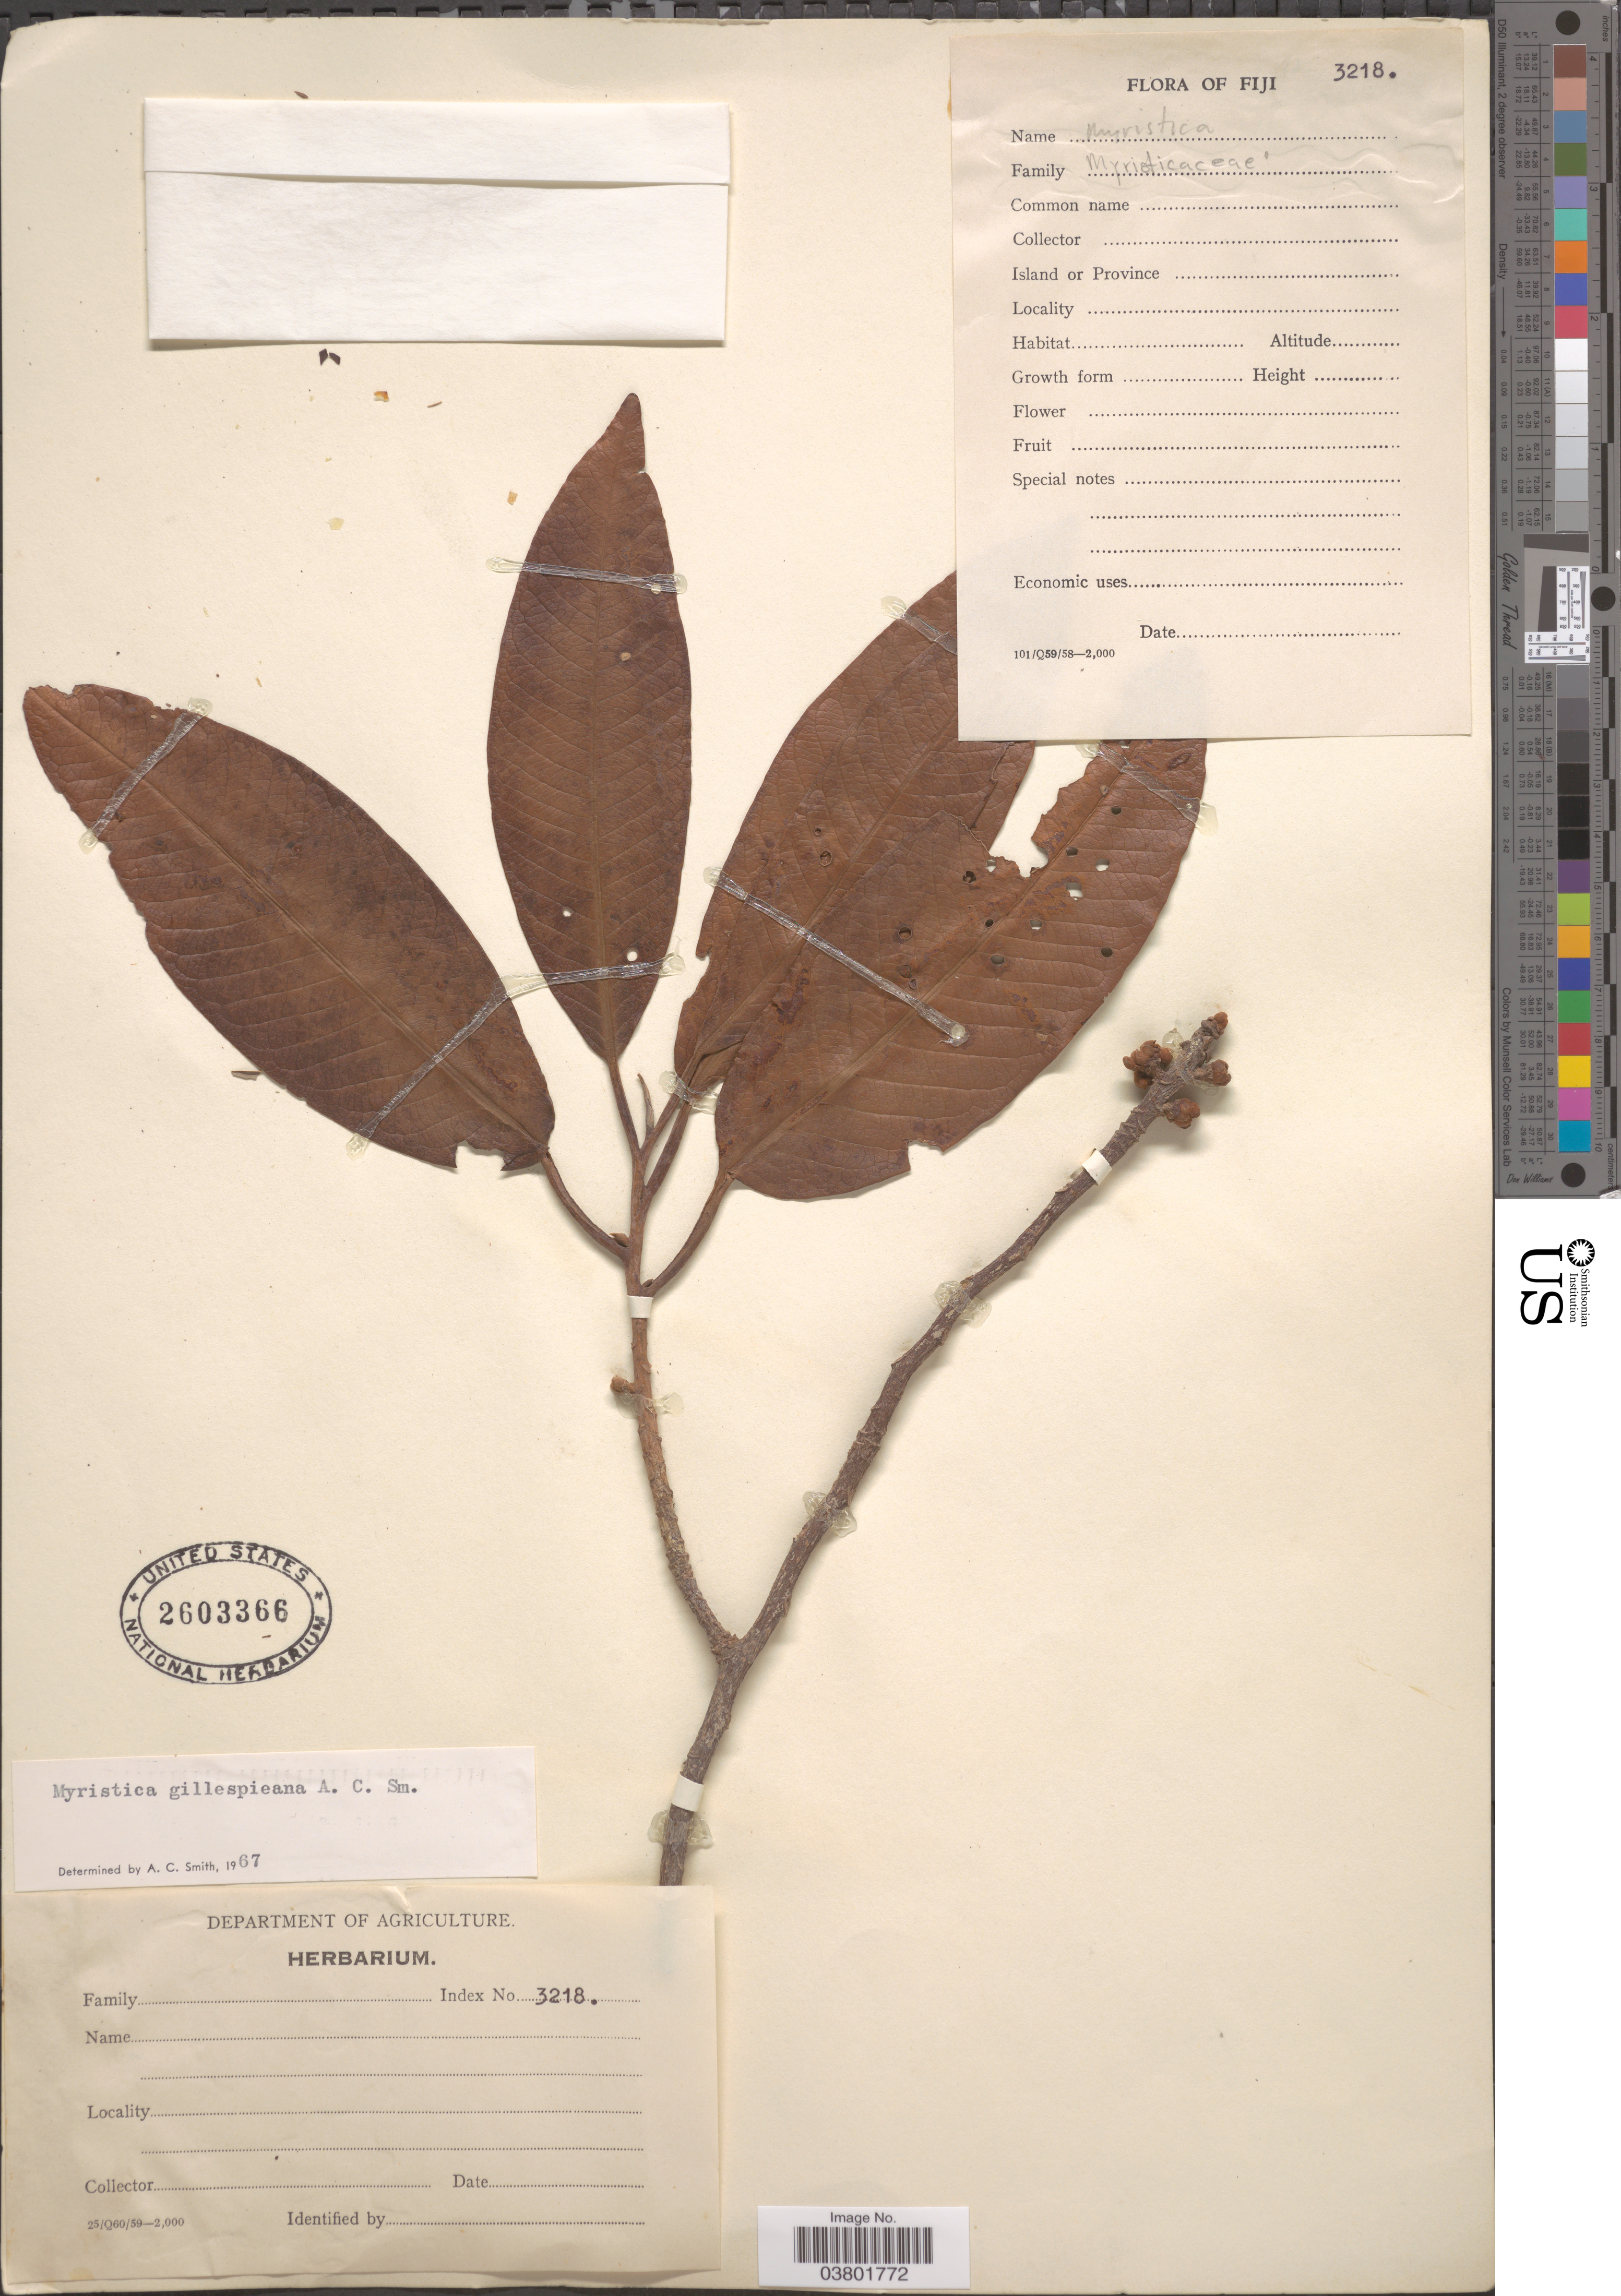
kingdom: Plantae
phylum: Tracheophyta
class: Magnoliopsida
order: Magnoliales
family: Myristicaceae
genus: Myristica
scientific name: Myristica gillespieana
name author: A.C. Sm.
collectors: Ex herb. Department of Agriculture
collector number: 3218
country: Fiji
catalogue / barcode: US 2603366